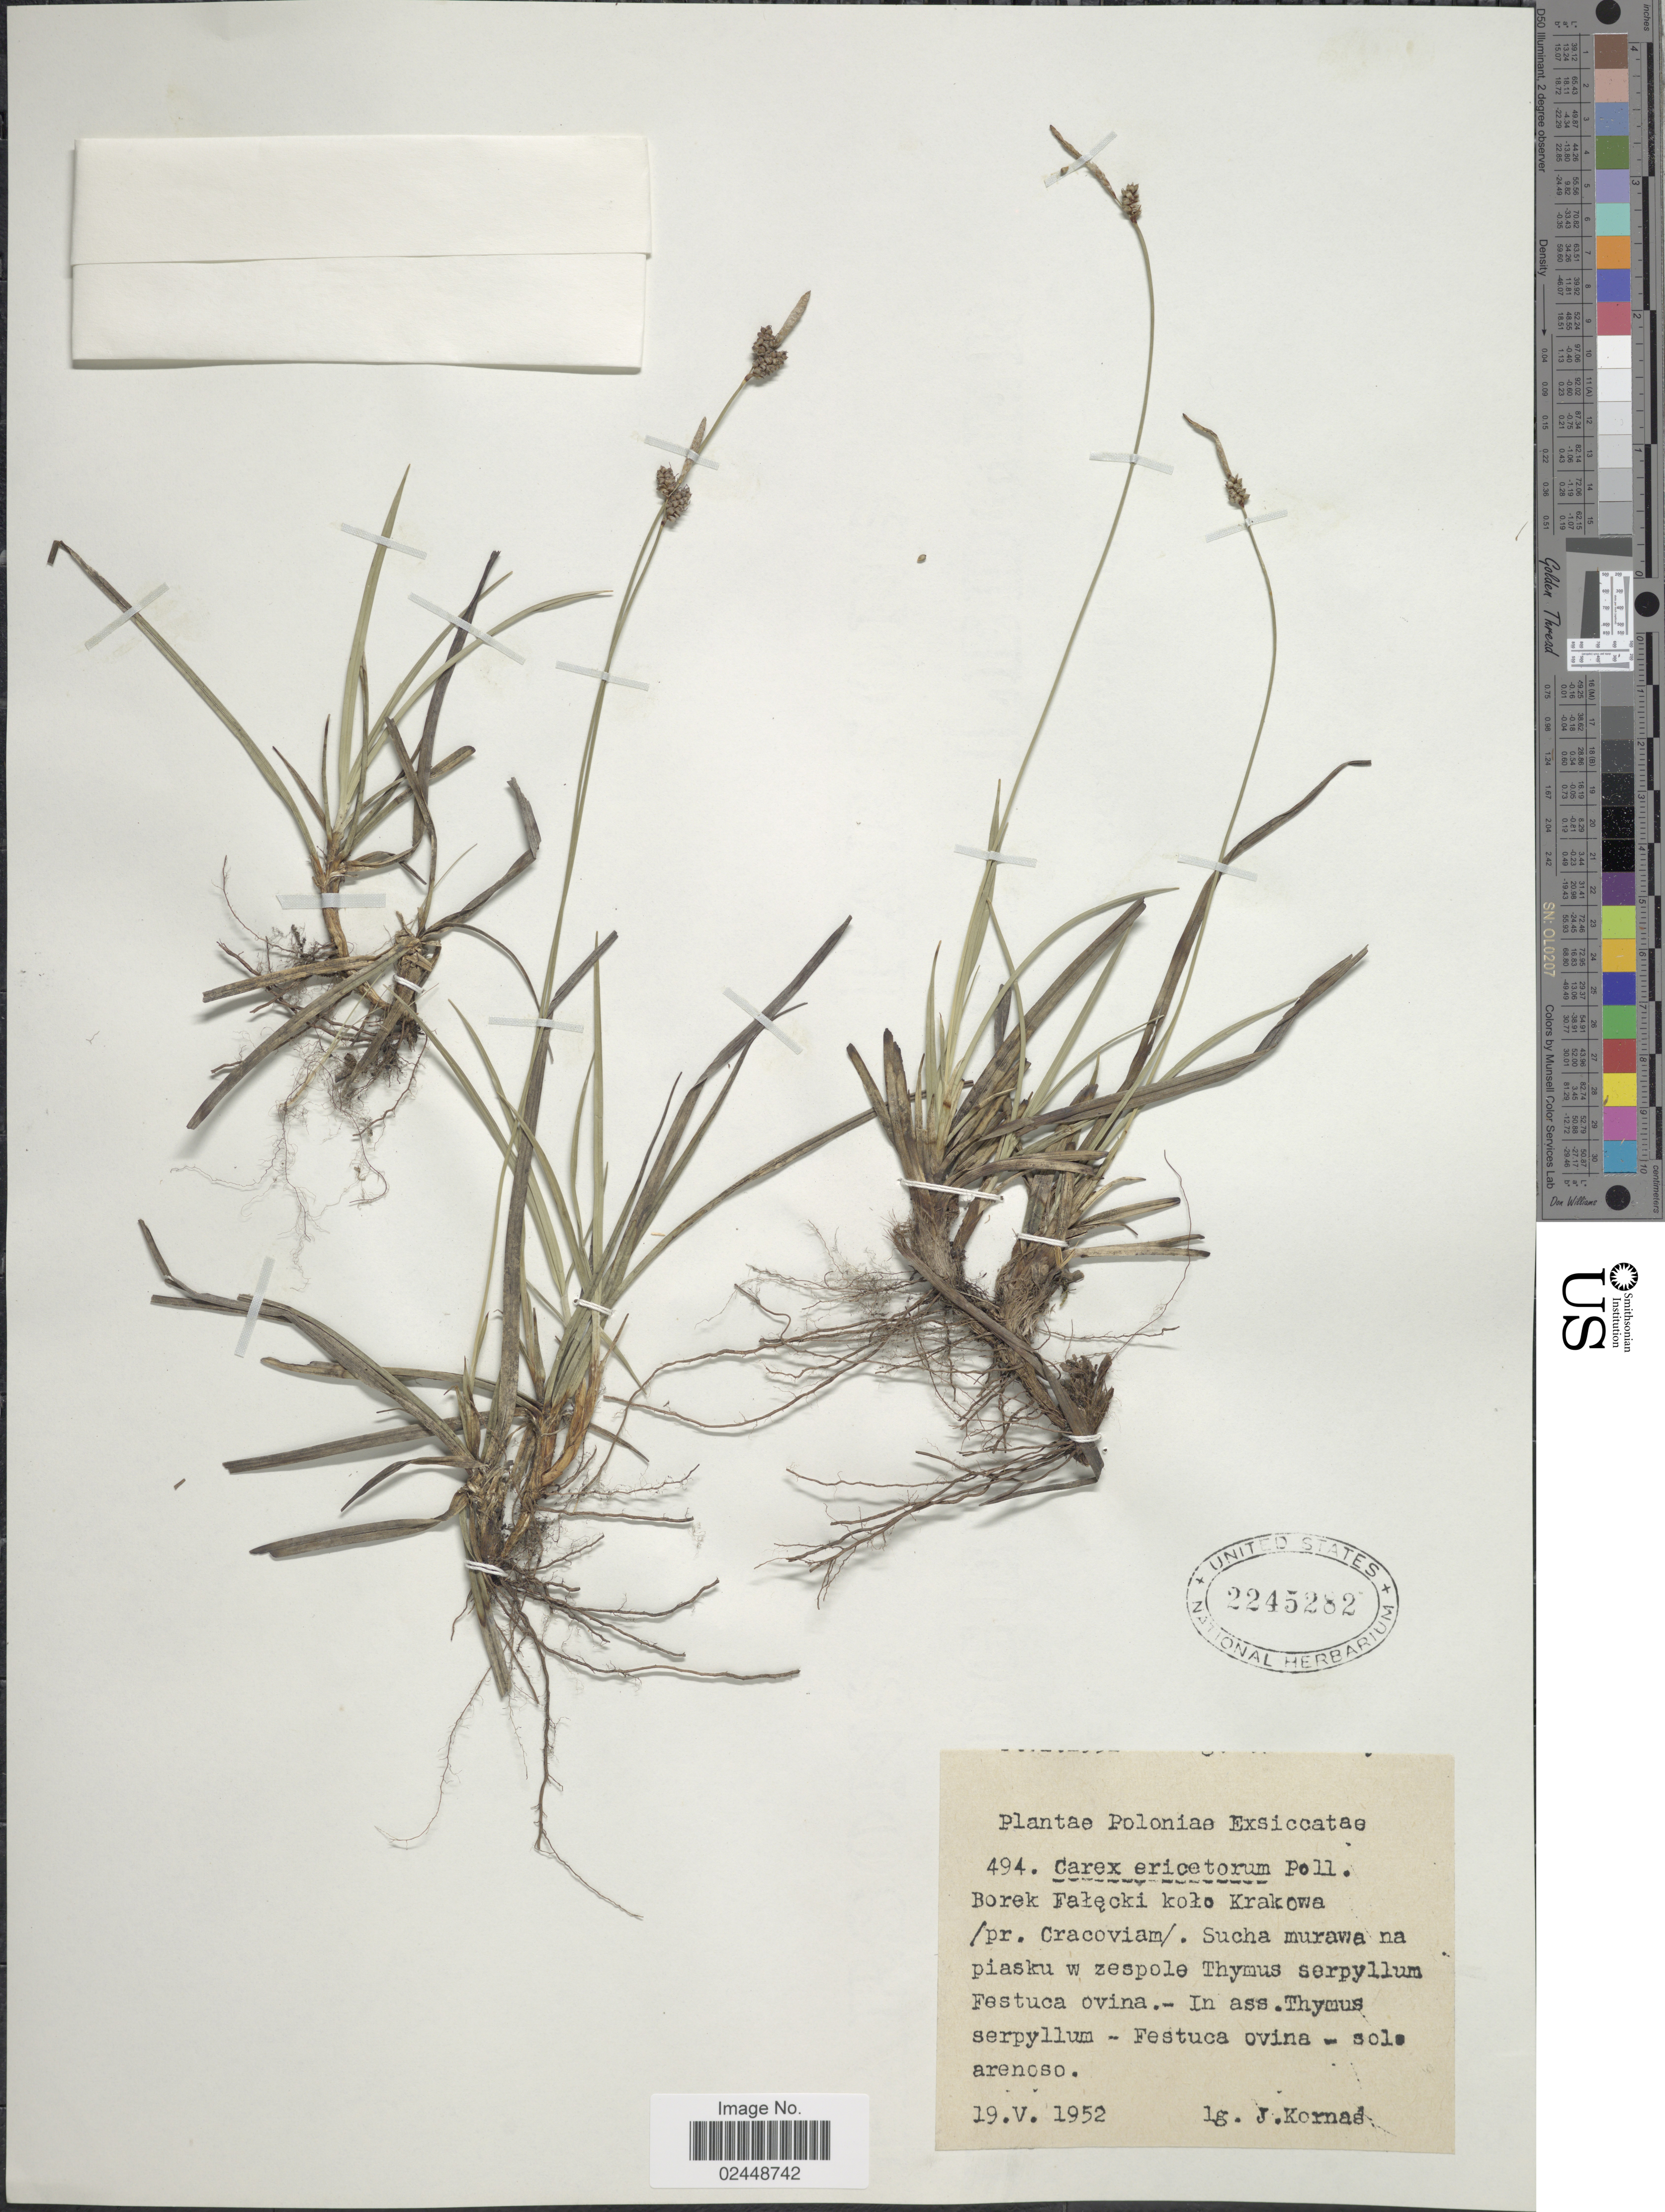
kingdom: Plantae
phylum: Tracheophyta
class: Liliopsida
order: Poales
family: Cyperaceae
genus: Carex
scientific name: Carex ericetorum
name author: Pollich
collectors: J. Kornas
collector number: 494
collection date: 1952-05-19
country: Poland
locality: Poloniae. Borek Falecki kolo Krakowa, /pr. Cracoviam/.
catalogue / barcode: US 2245282